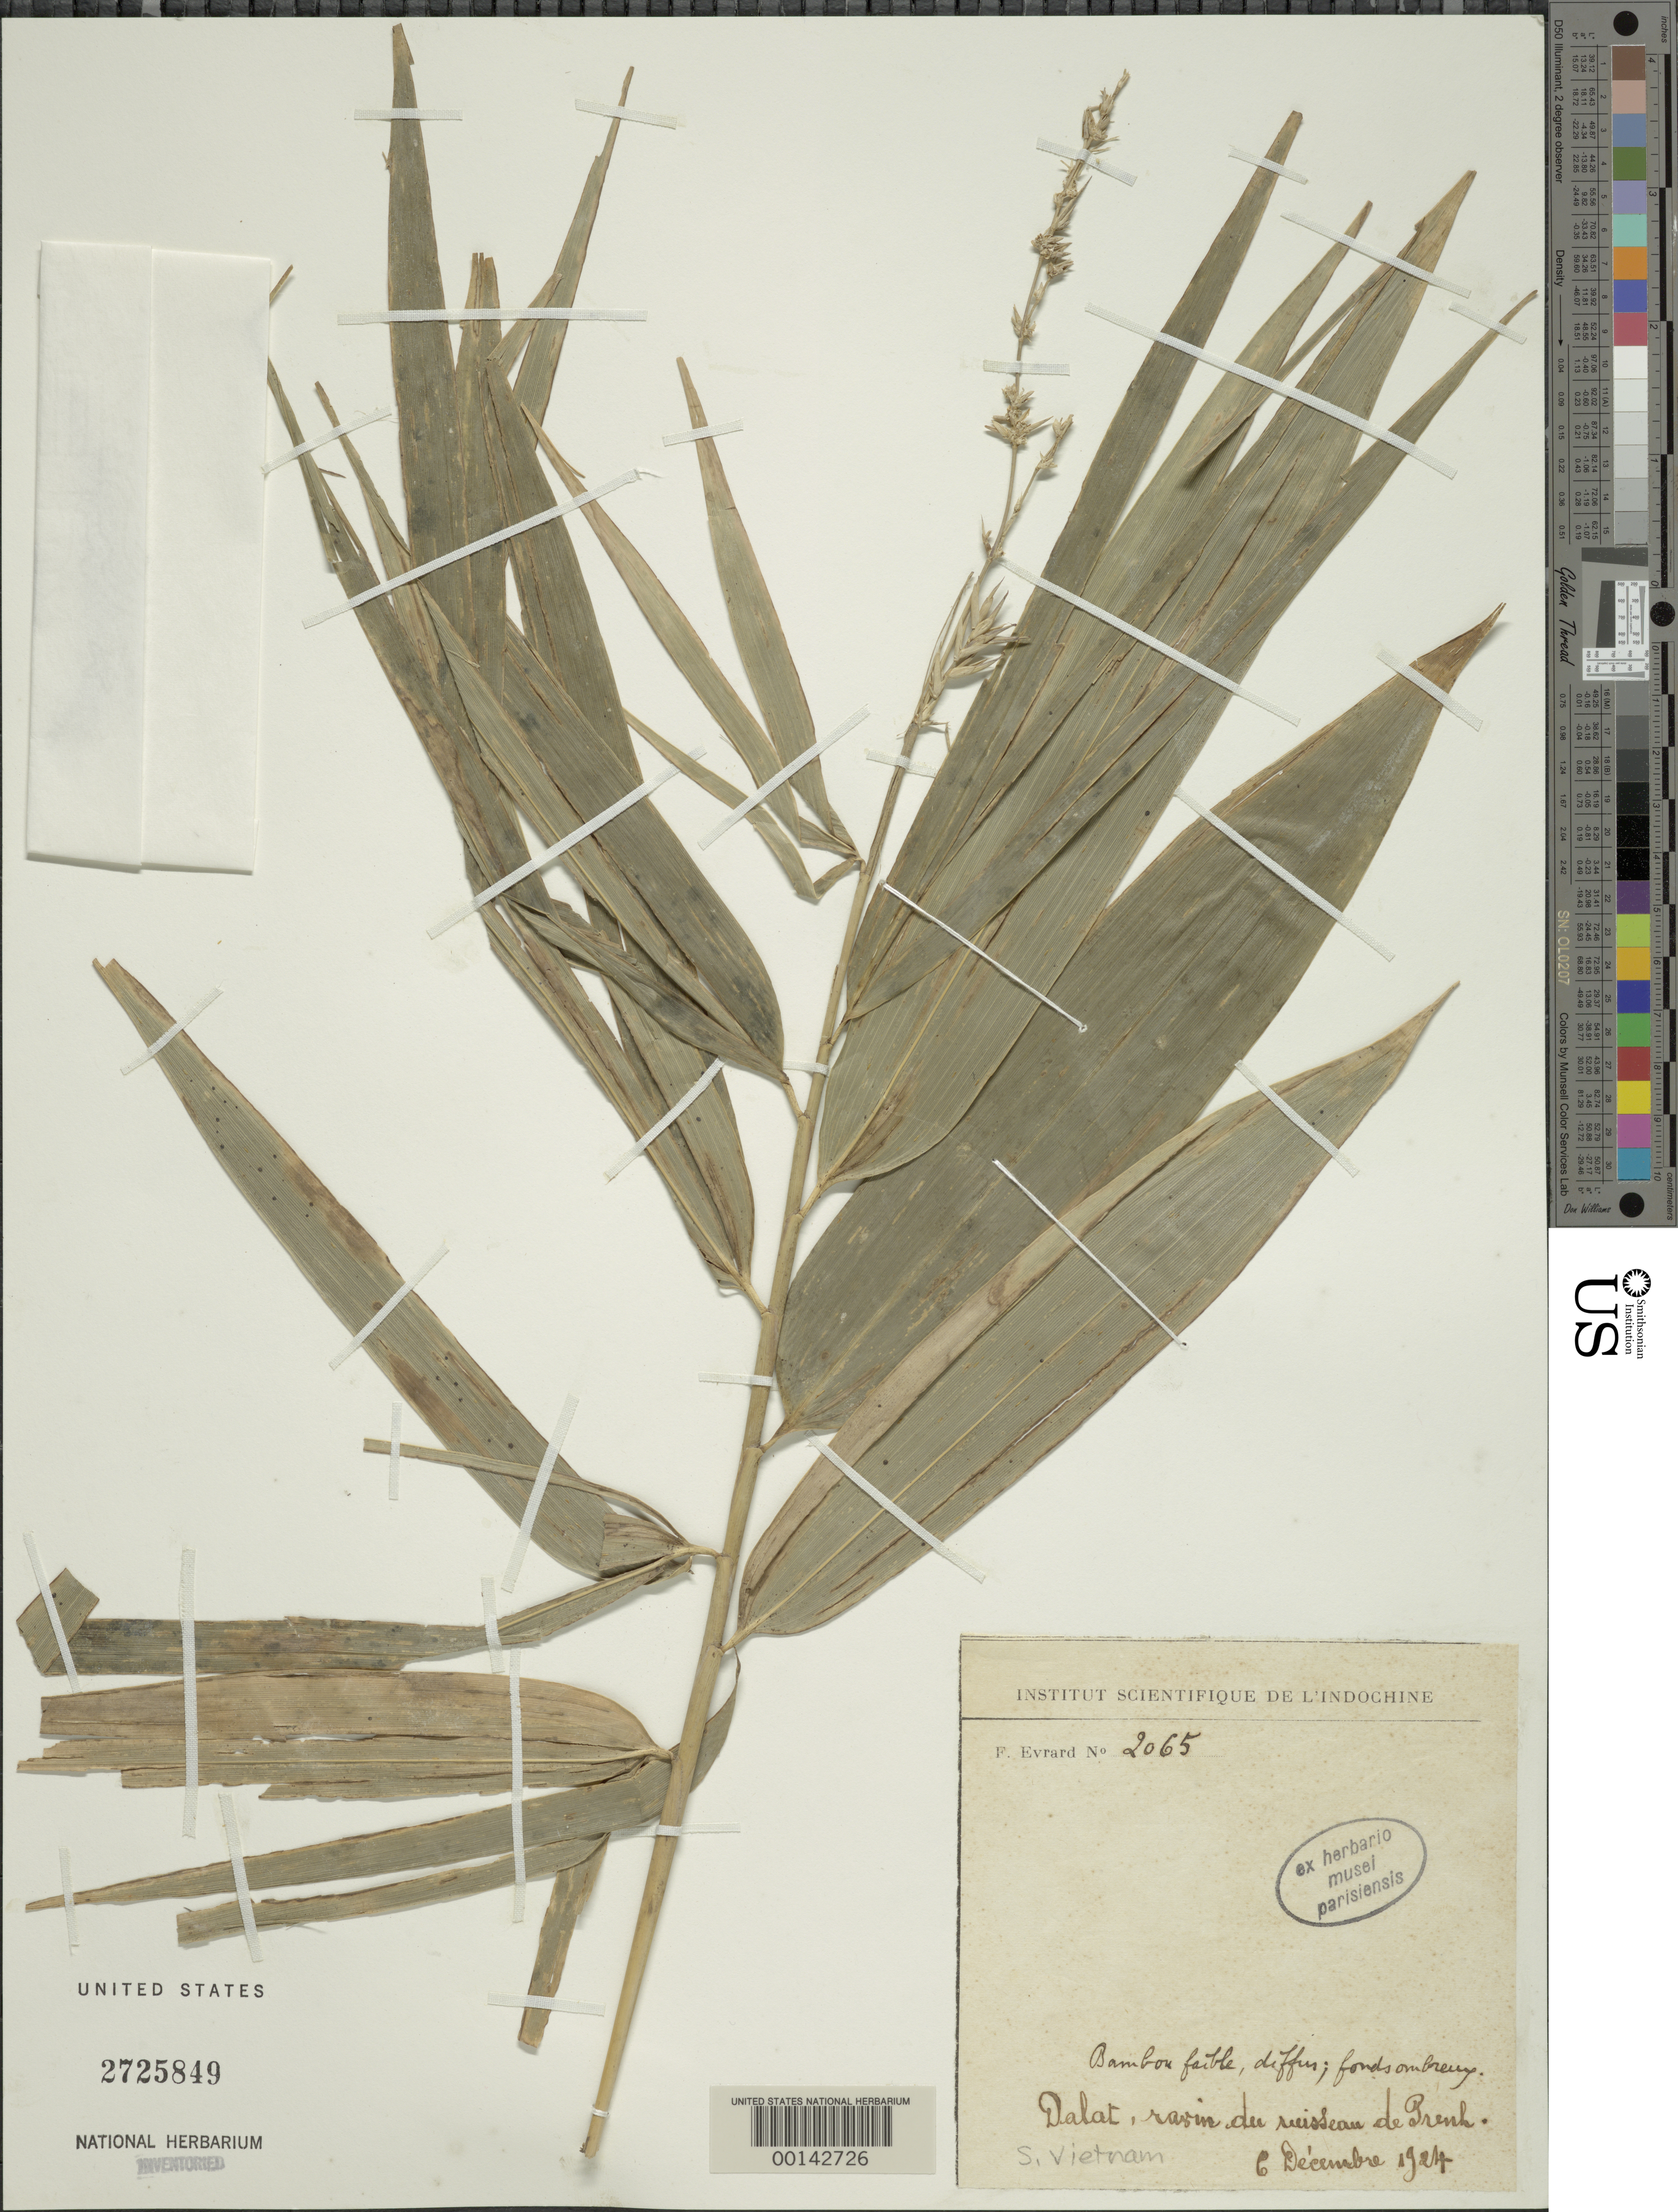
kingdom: Plantae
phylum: Tracheophyta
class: Liliopsida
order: Poales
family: Poaceae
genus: Schizostachyum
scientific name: Schizostachyum sp.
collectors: F. Evrard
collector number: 2065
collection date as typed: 06 Feb 1924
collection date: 1924-02-06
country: Vietnam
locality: Da lat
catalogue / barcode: US 2725849